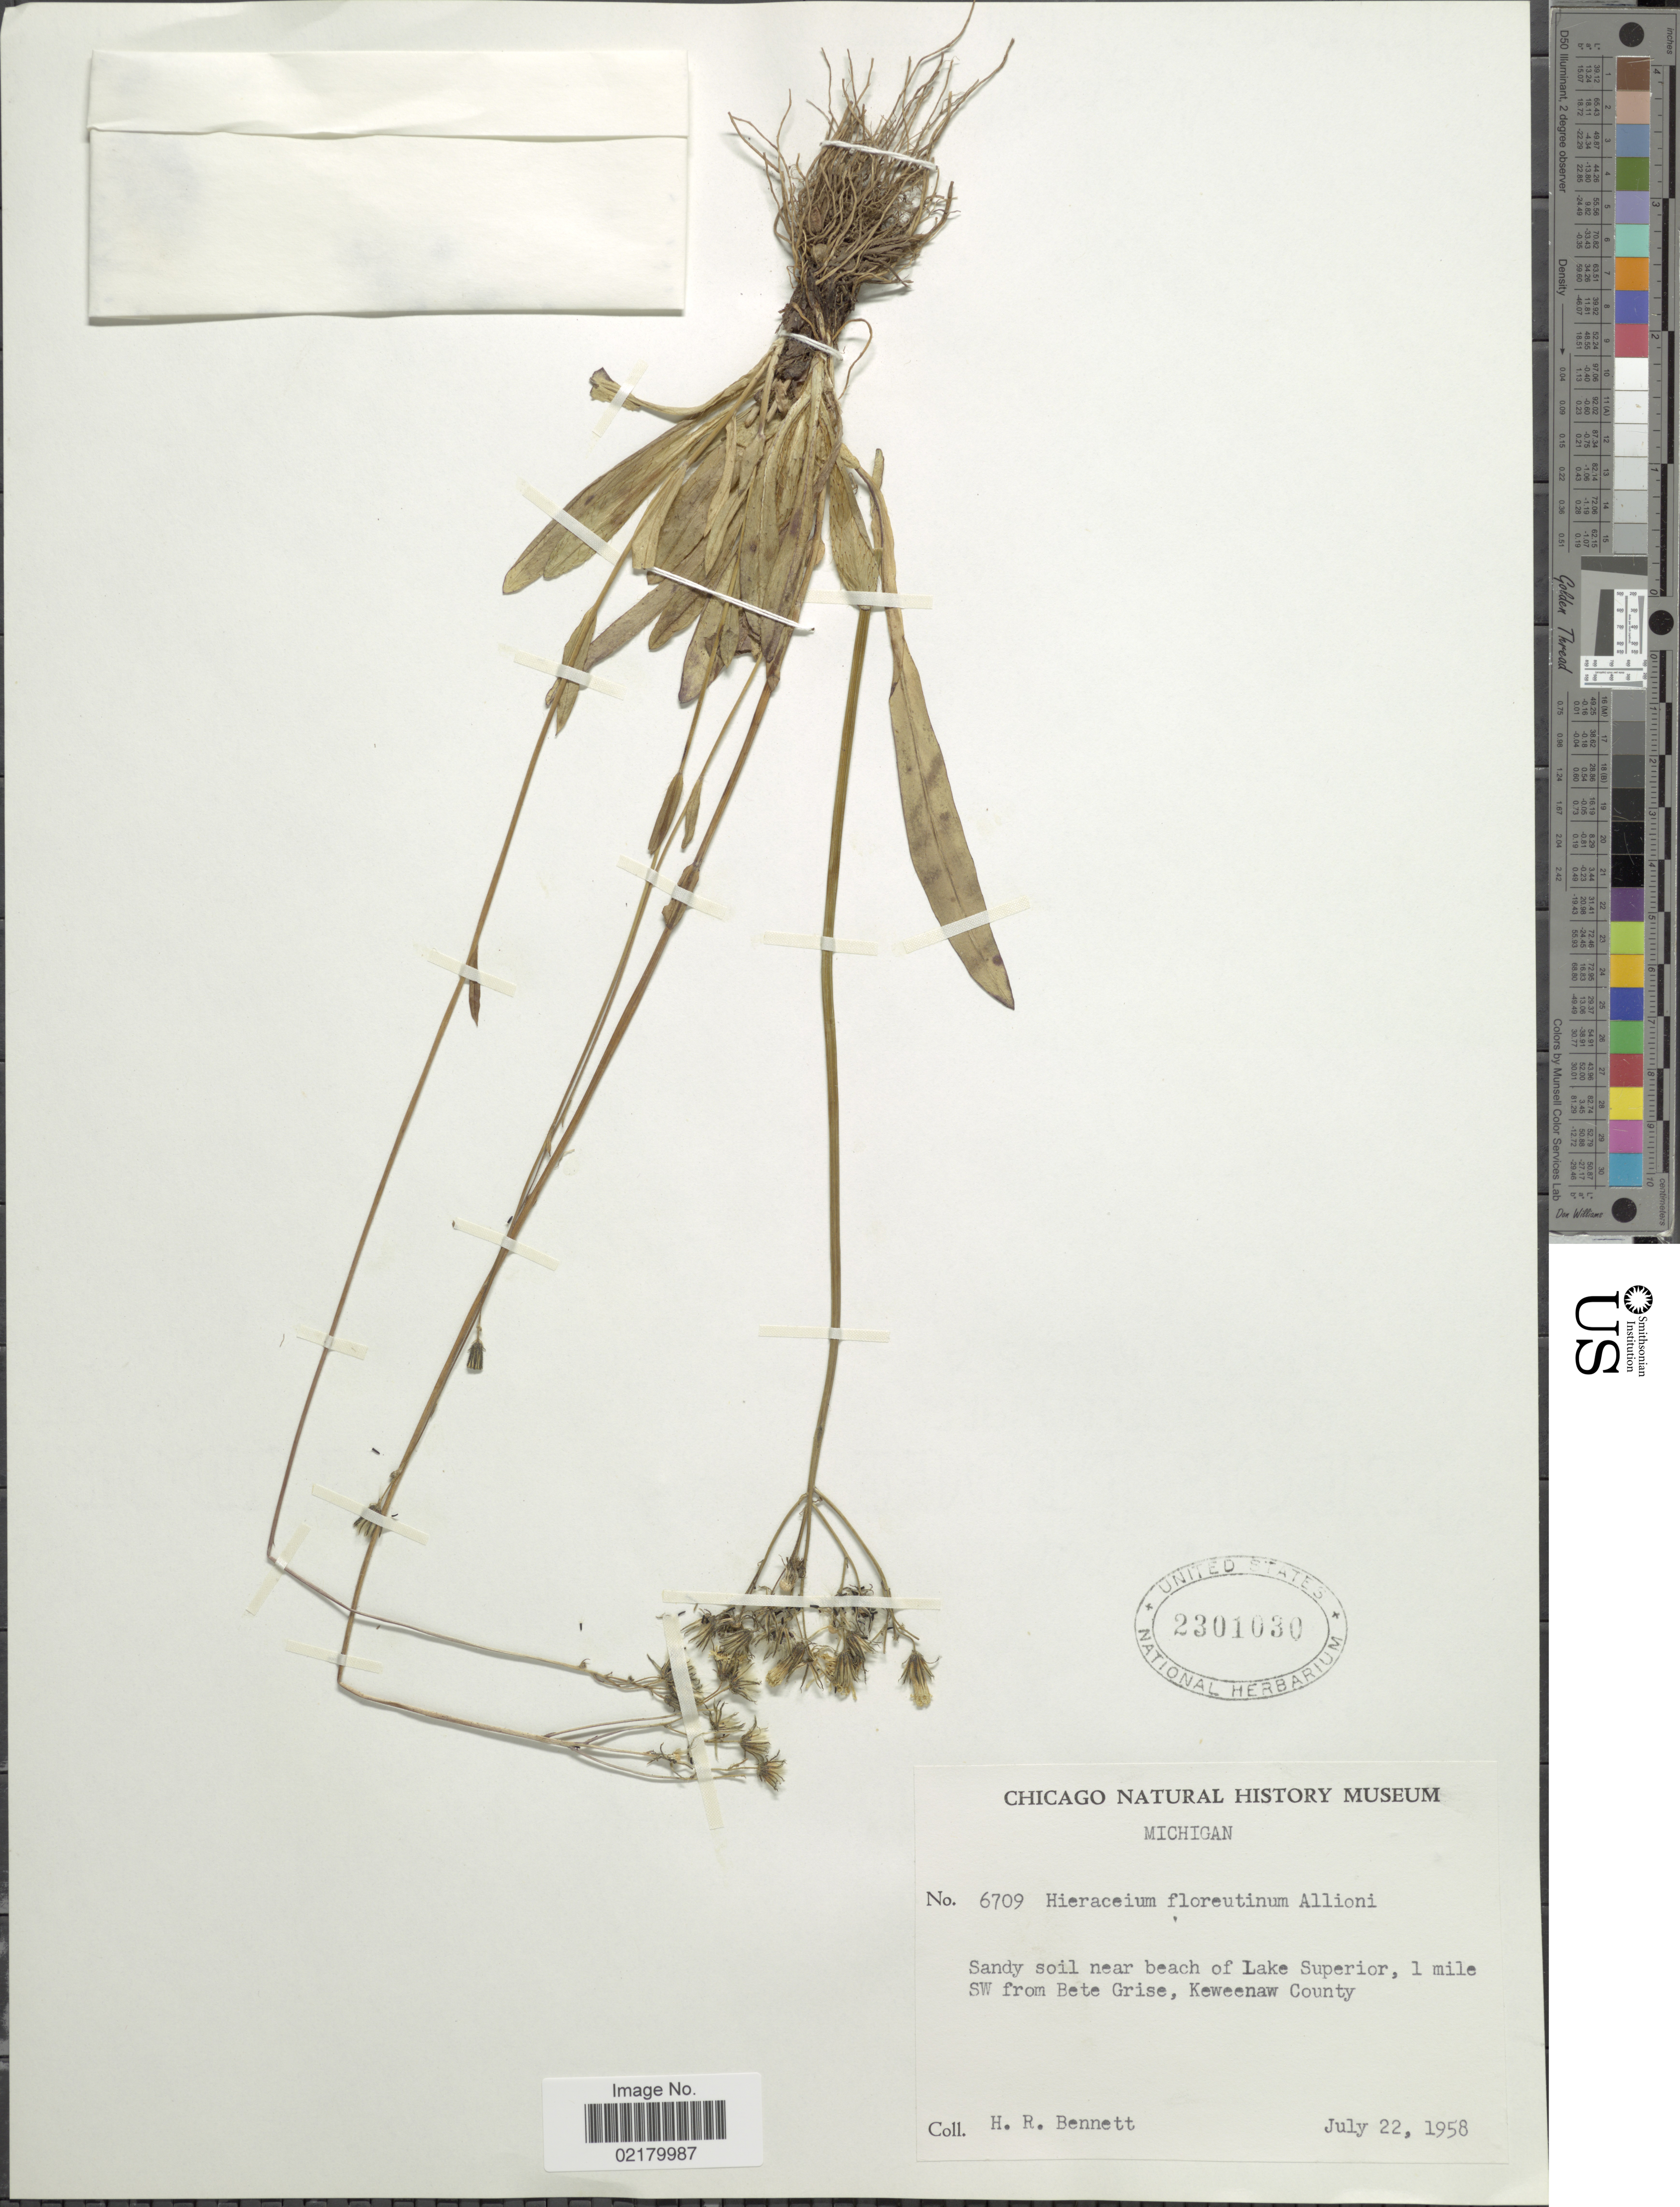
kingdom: Plantae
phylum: Tracheophyta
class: Magnoliopsida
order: Asterales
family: Asteraceae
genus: Pilosella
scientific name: Pilosella piloselloides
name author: (Vill.) Soják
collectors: H. R. Bennett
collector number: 6709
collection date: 1958-07-22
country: United States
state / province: Michigan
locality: Sandy soil near beach Lake Superior, 1 mile SW from Bete Grise, Keweenaw County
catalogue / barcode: US 2301030